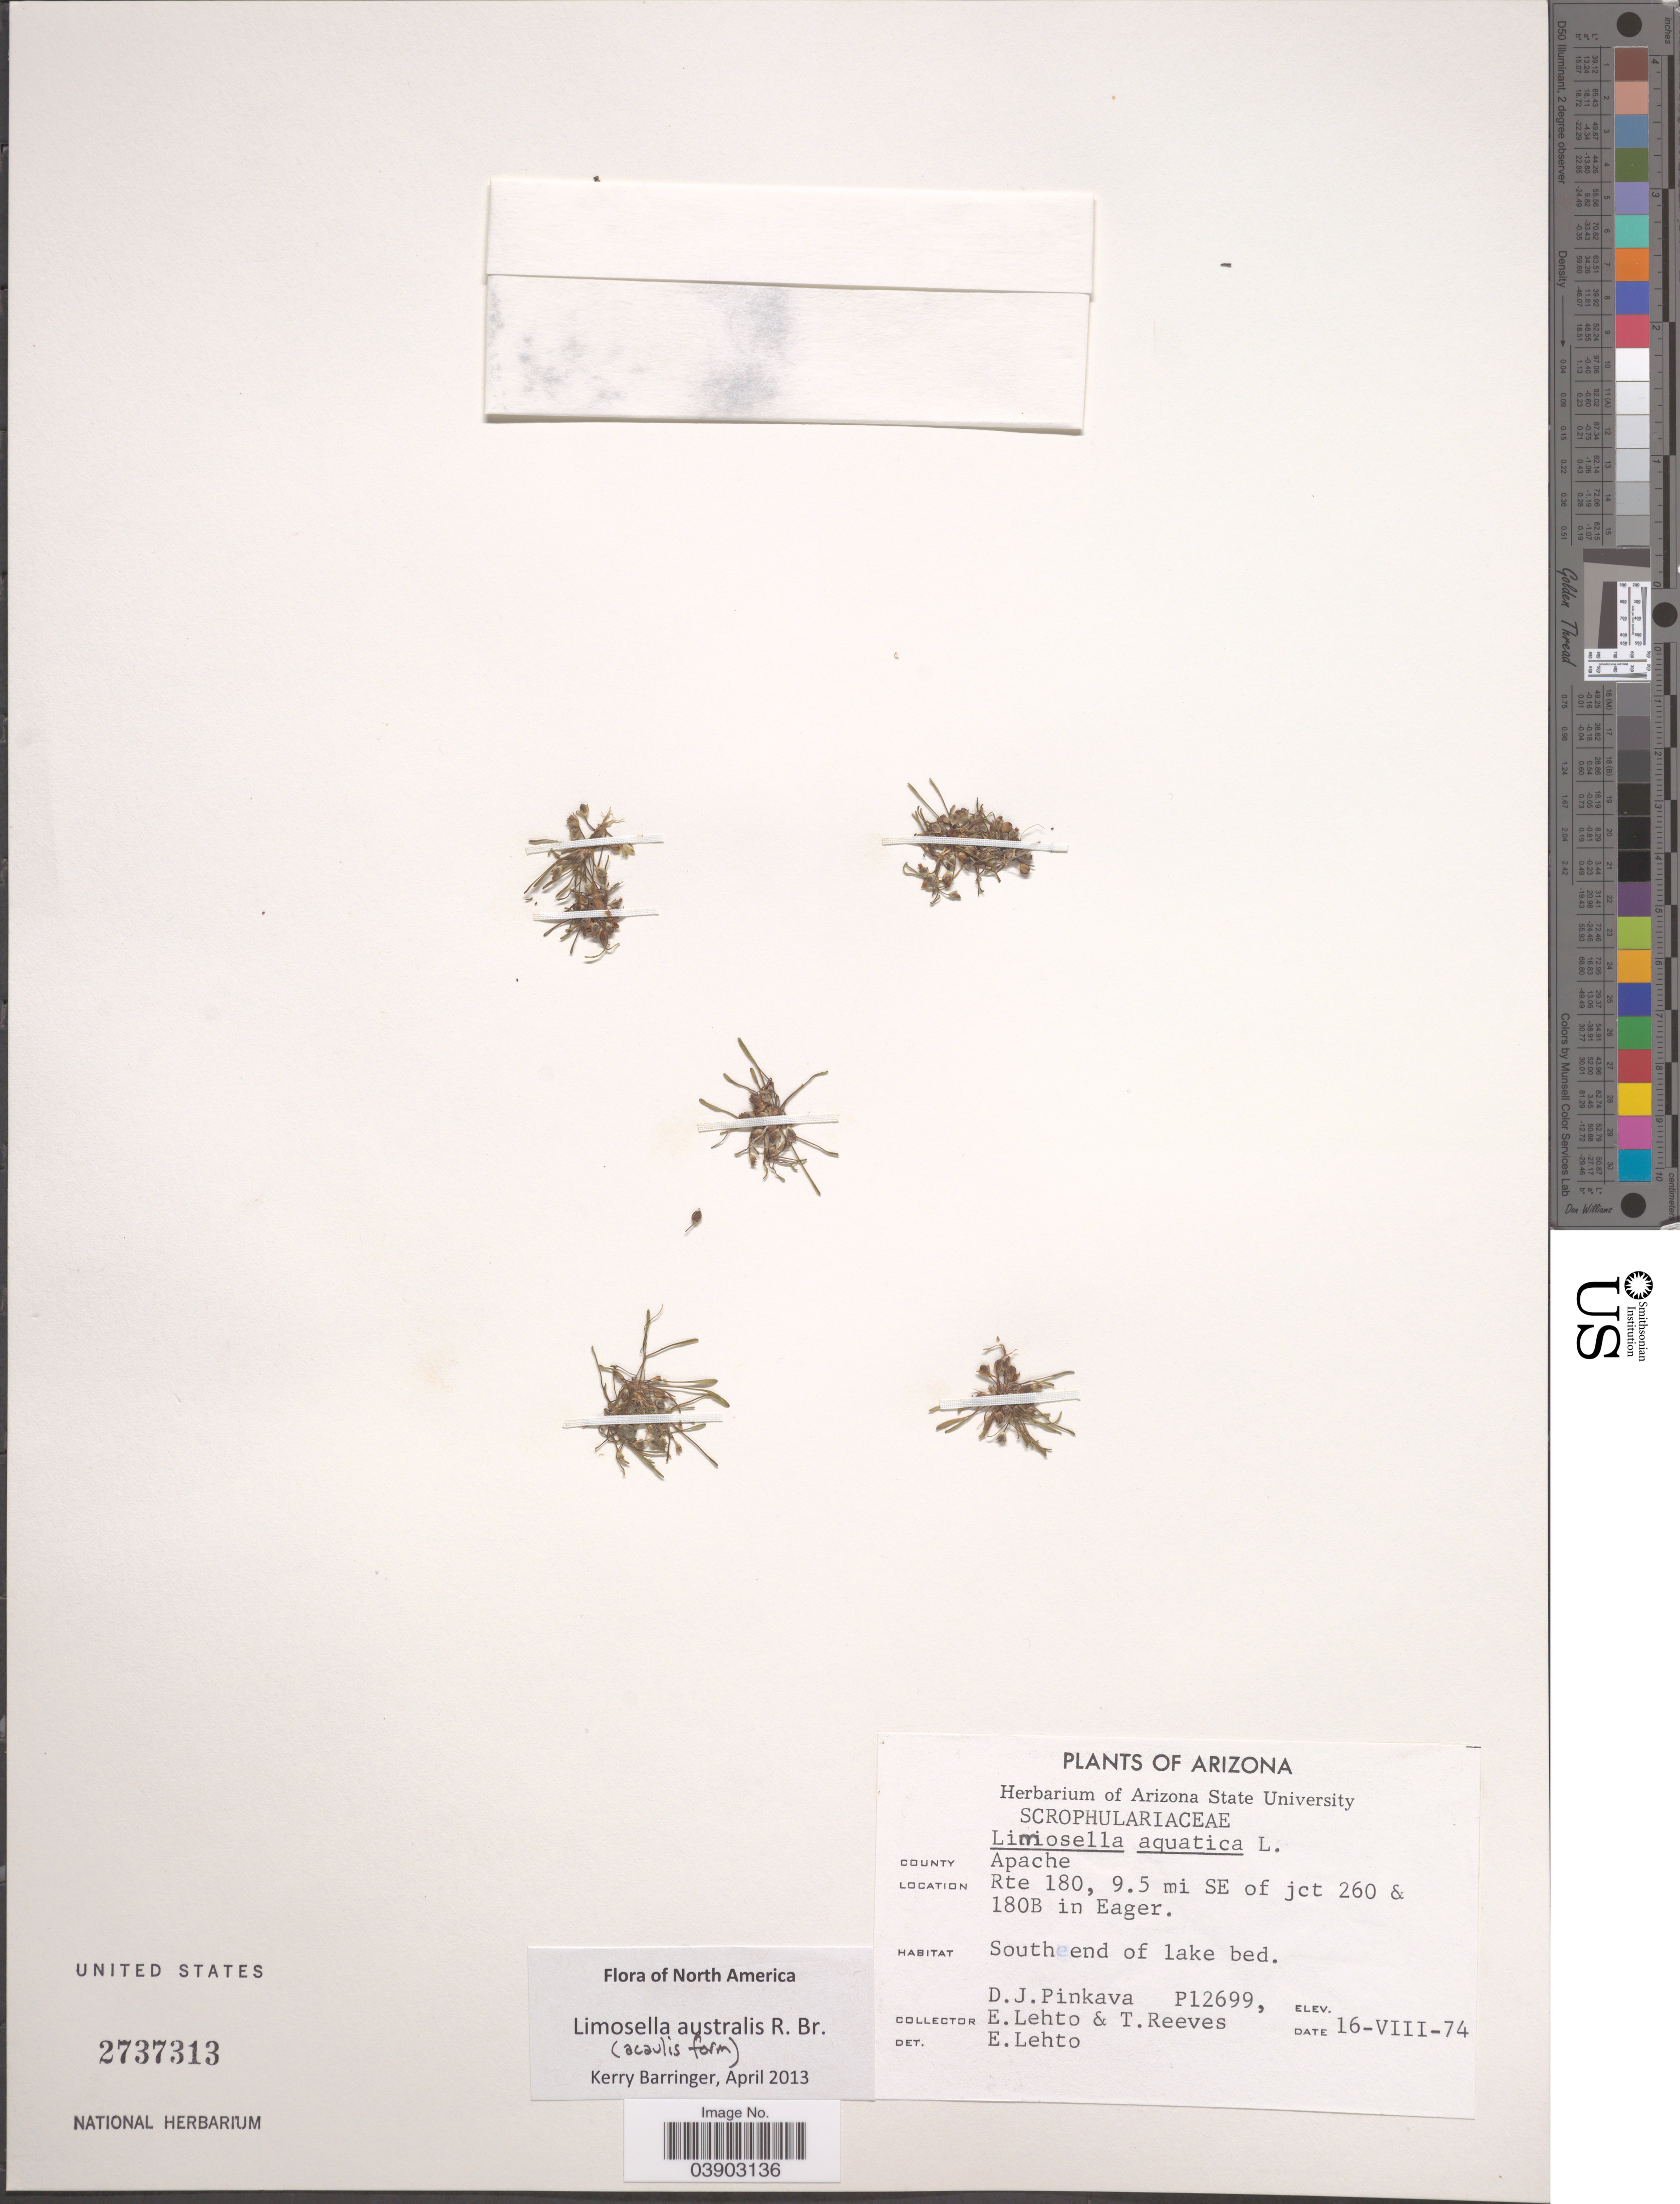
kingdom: Plantae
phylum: Tracheophyta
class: Magnoliopsida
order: Lamiales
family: Scrophulariaceae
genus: Limosella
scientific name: Limosella aquatica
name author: L.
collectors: D. J. Pinkava, E. Lehto & T. Reeves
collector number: P12699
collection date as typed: Transcribed d/m/y: 16/8/74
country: United States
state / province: Arizona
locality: County Apache. Rte 180, 9.5 mi SE of jct 260 & 180B in Eager. South end of lake bed.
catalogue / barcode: US 2737313